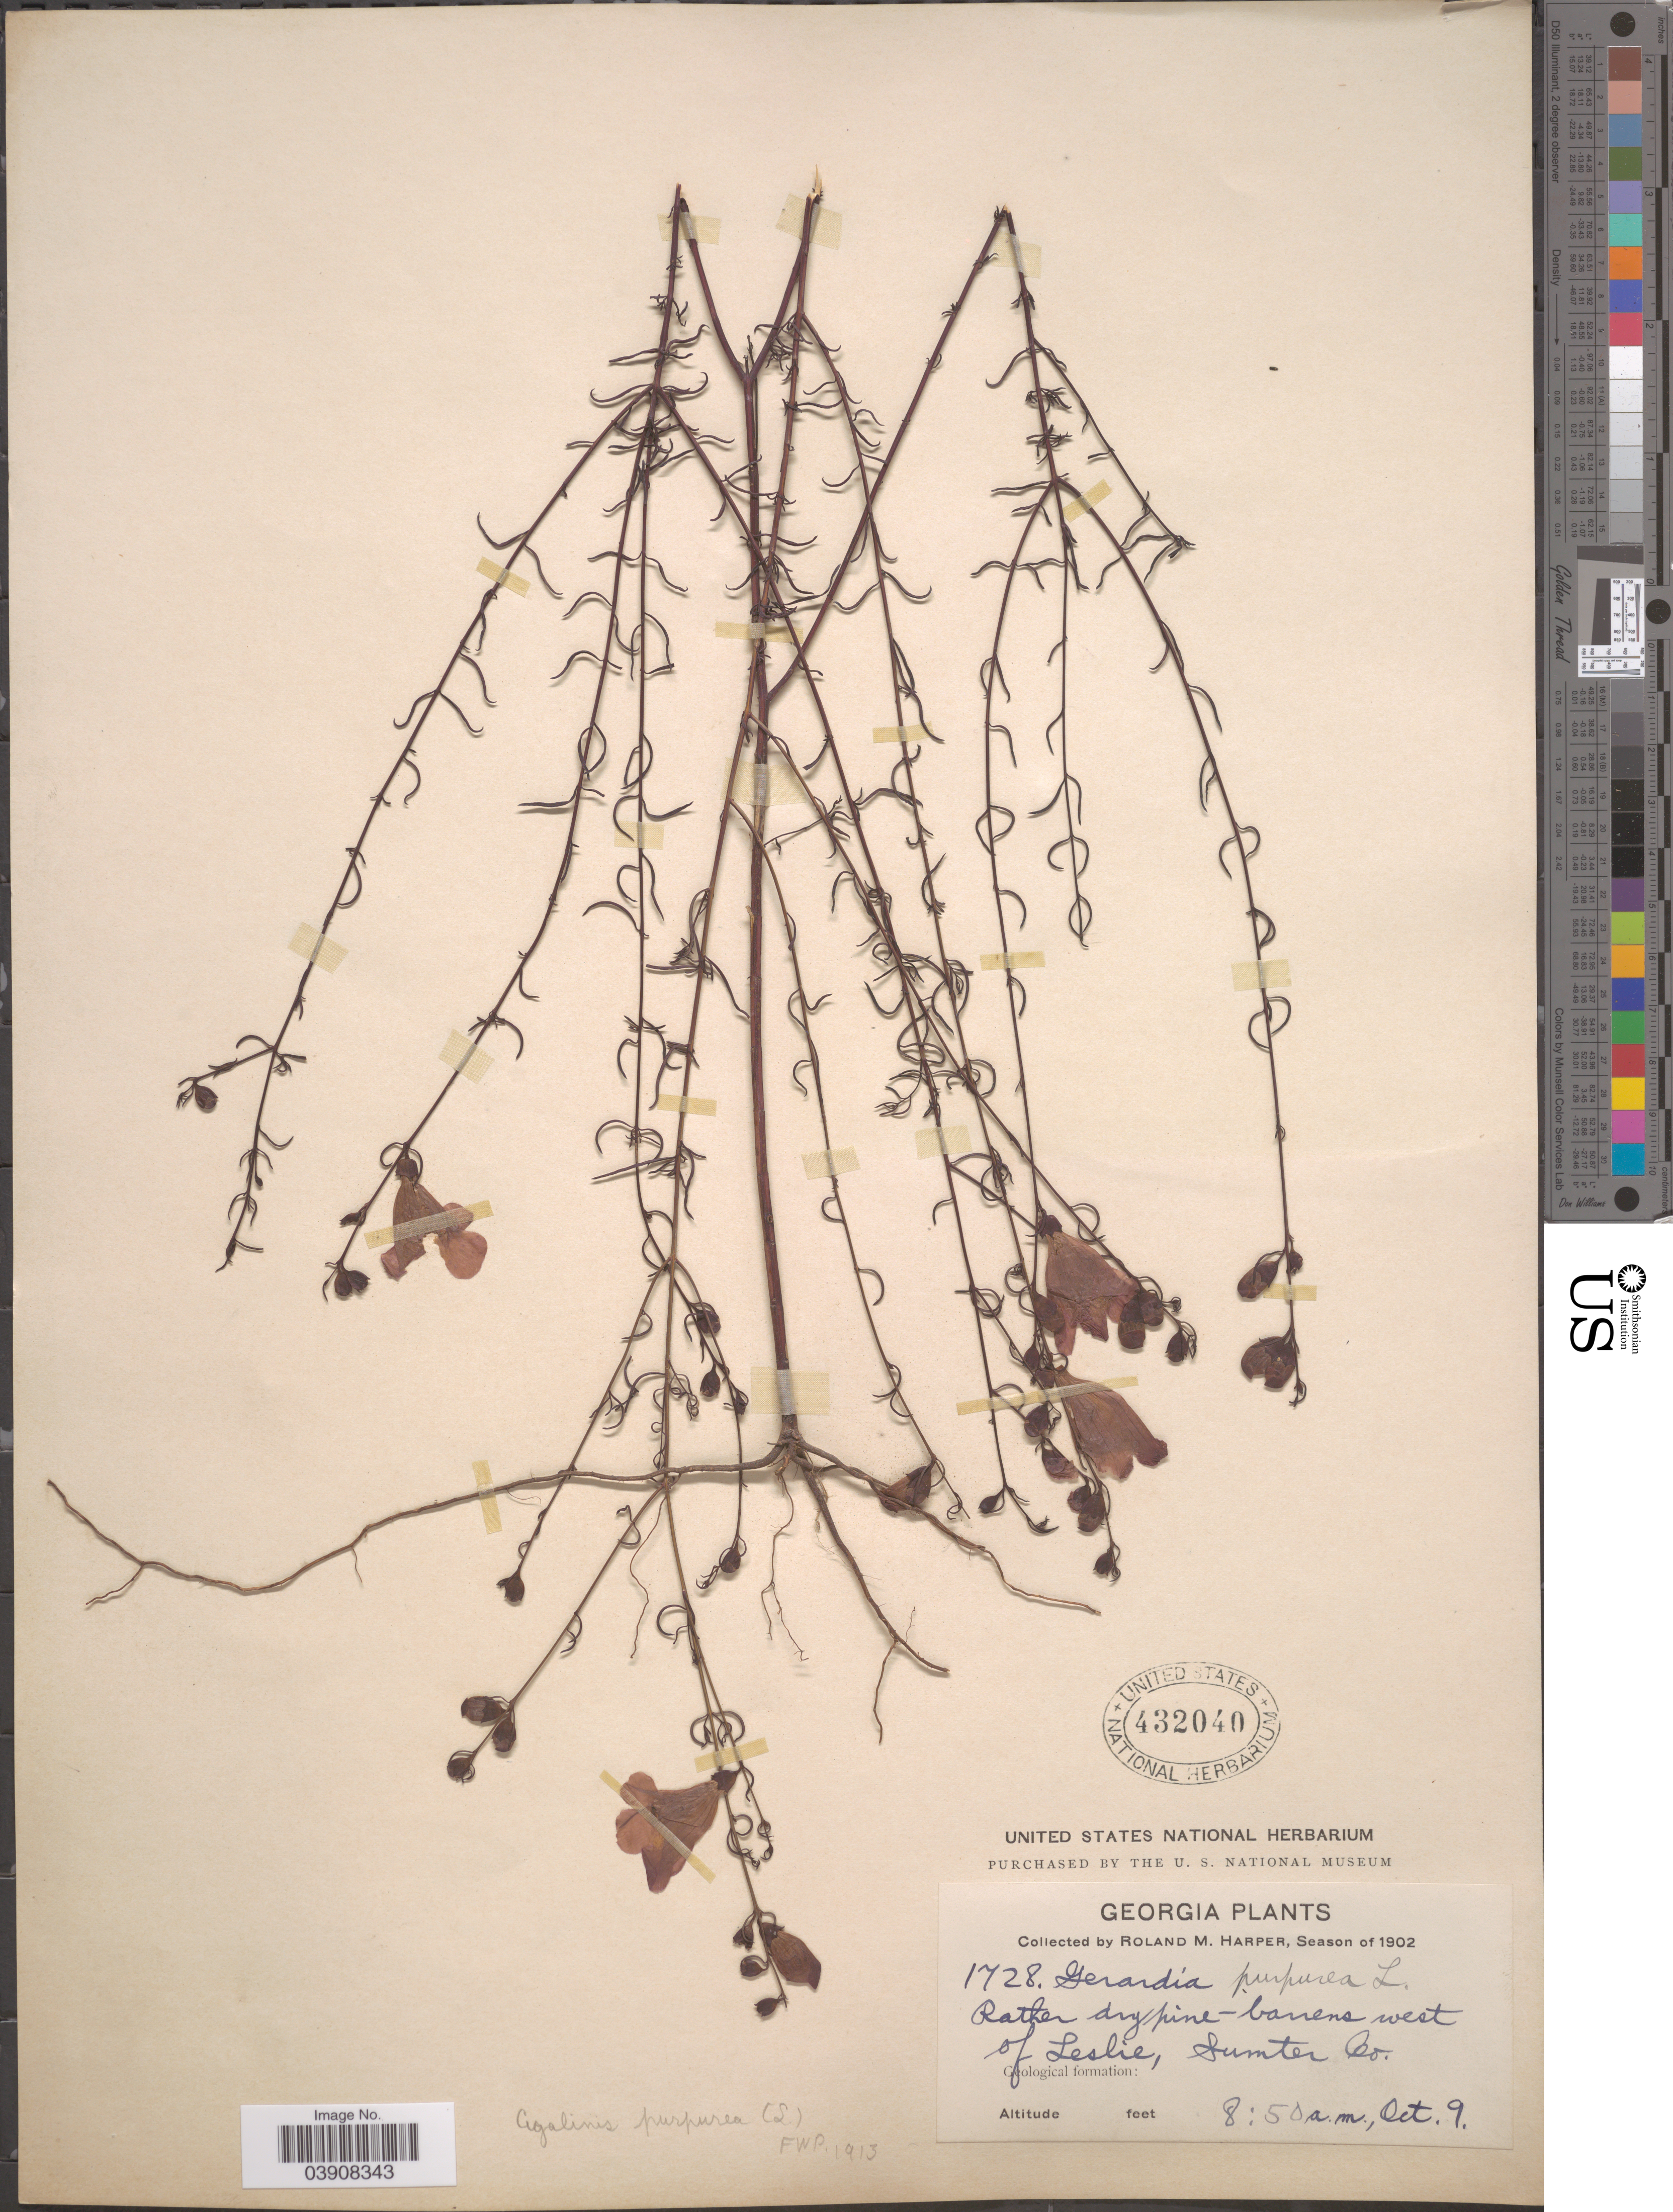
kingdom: Plantae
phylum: Tracheophyta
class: Magnoliopsida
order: Lamiales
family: Orobanchaceae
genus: Agalinis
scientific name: Agalinis purpurea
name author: (L.) Pennell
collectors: R. Harper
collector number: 1728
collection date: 1902-10-09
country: United States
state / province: Georgia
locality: Rather dry pine-barrens west of Leslie, Sumter Co.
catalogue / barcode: US 432040